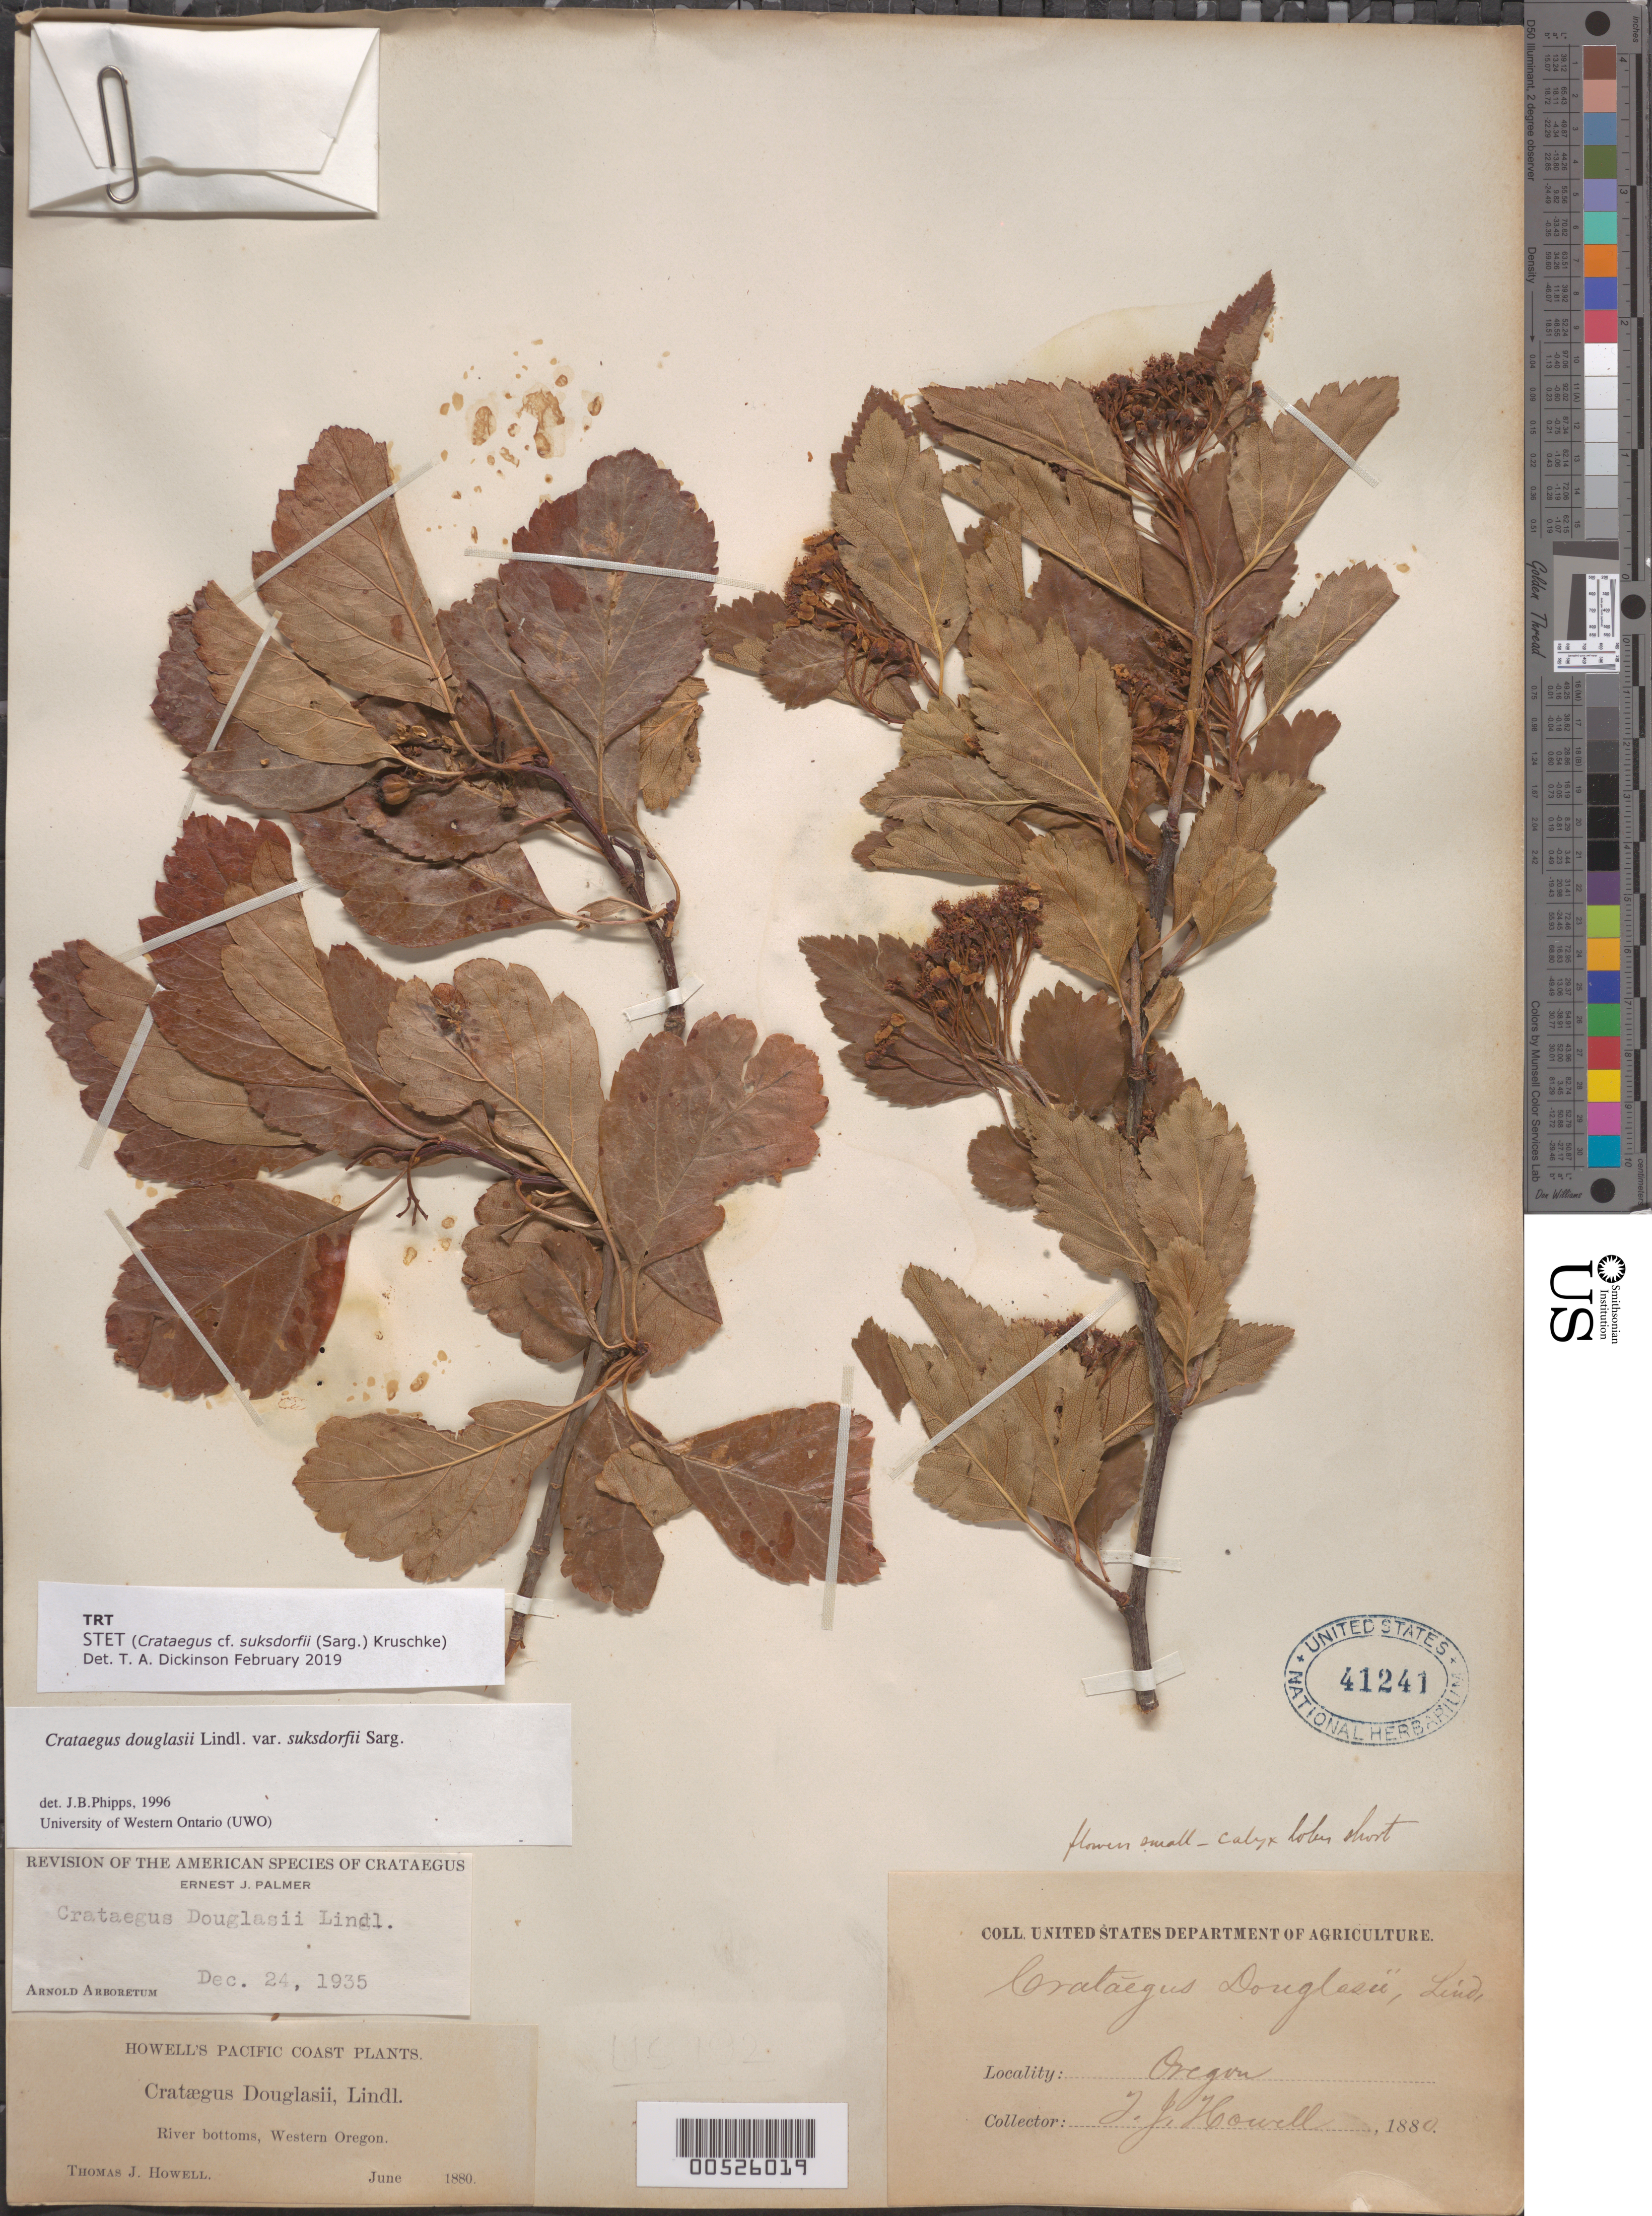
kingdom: Plantae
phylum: Tracheophyta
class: Magnoliopsida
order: Rosales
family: Rosaceae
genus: Crataegus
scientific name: Crataegus suksdorfii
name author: (Sarg.) Kruschke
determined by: Dickinson, Timothy A., Assistant Curator (TRT), University of Toronto (CANADA)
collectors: J. T. Howell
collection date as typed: Jun 1880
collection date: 1880-06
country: United States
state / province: Oregon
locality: Western Oregon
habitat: River bottoms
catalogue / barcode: US 41241